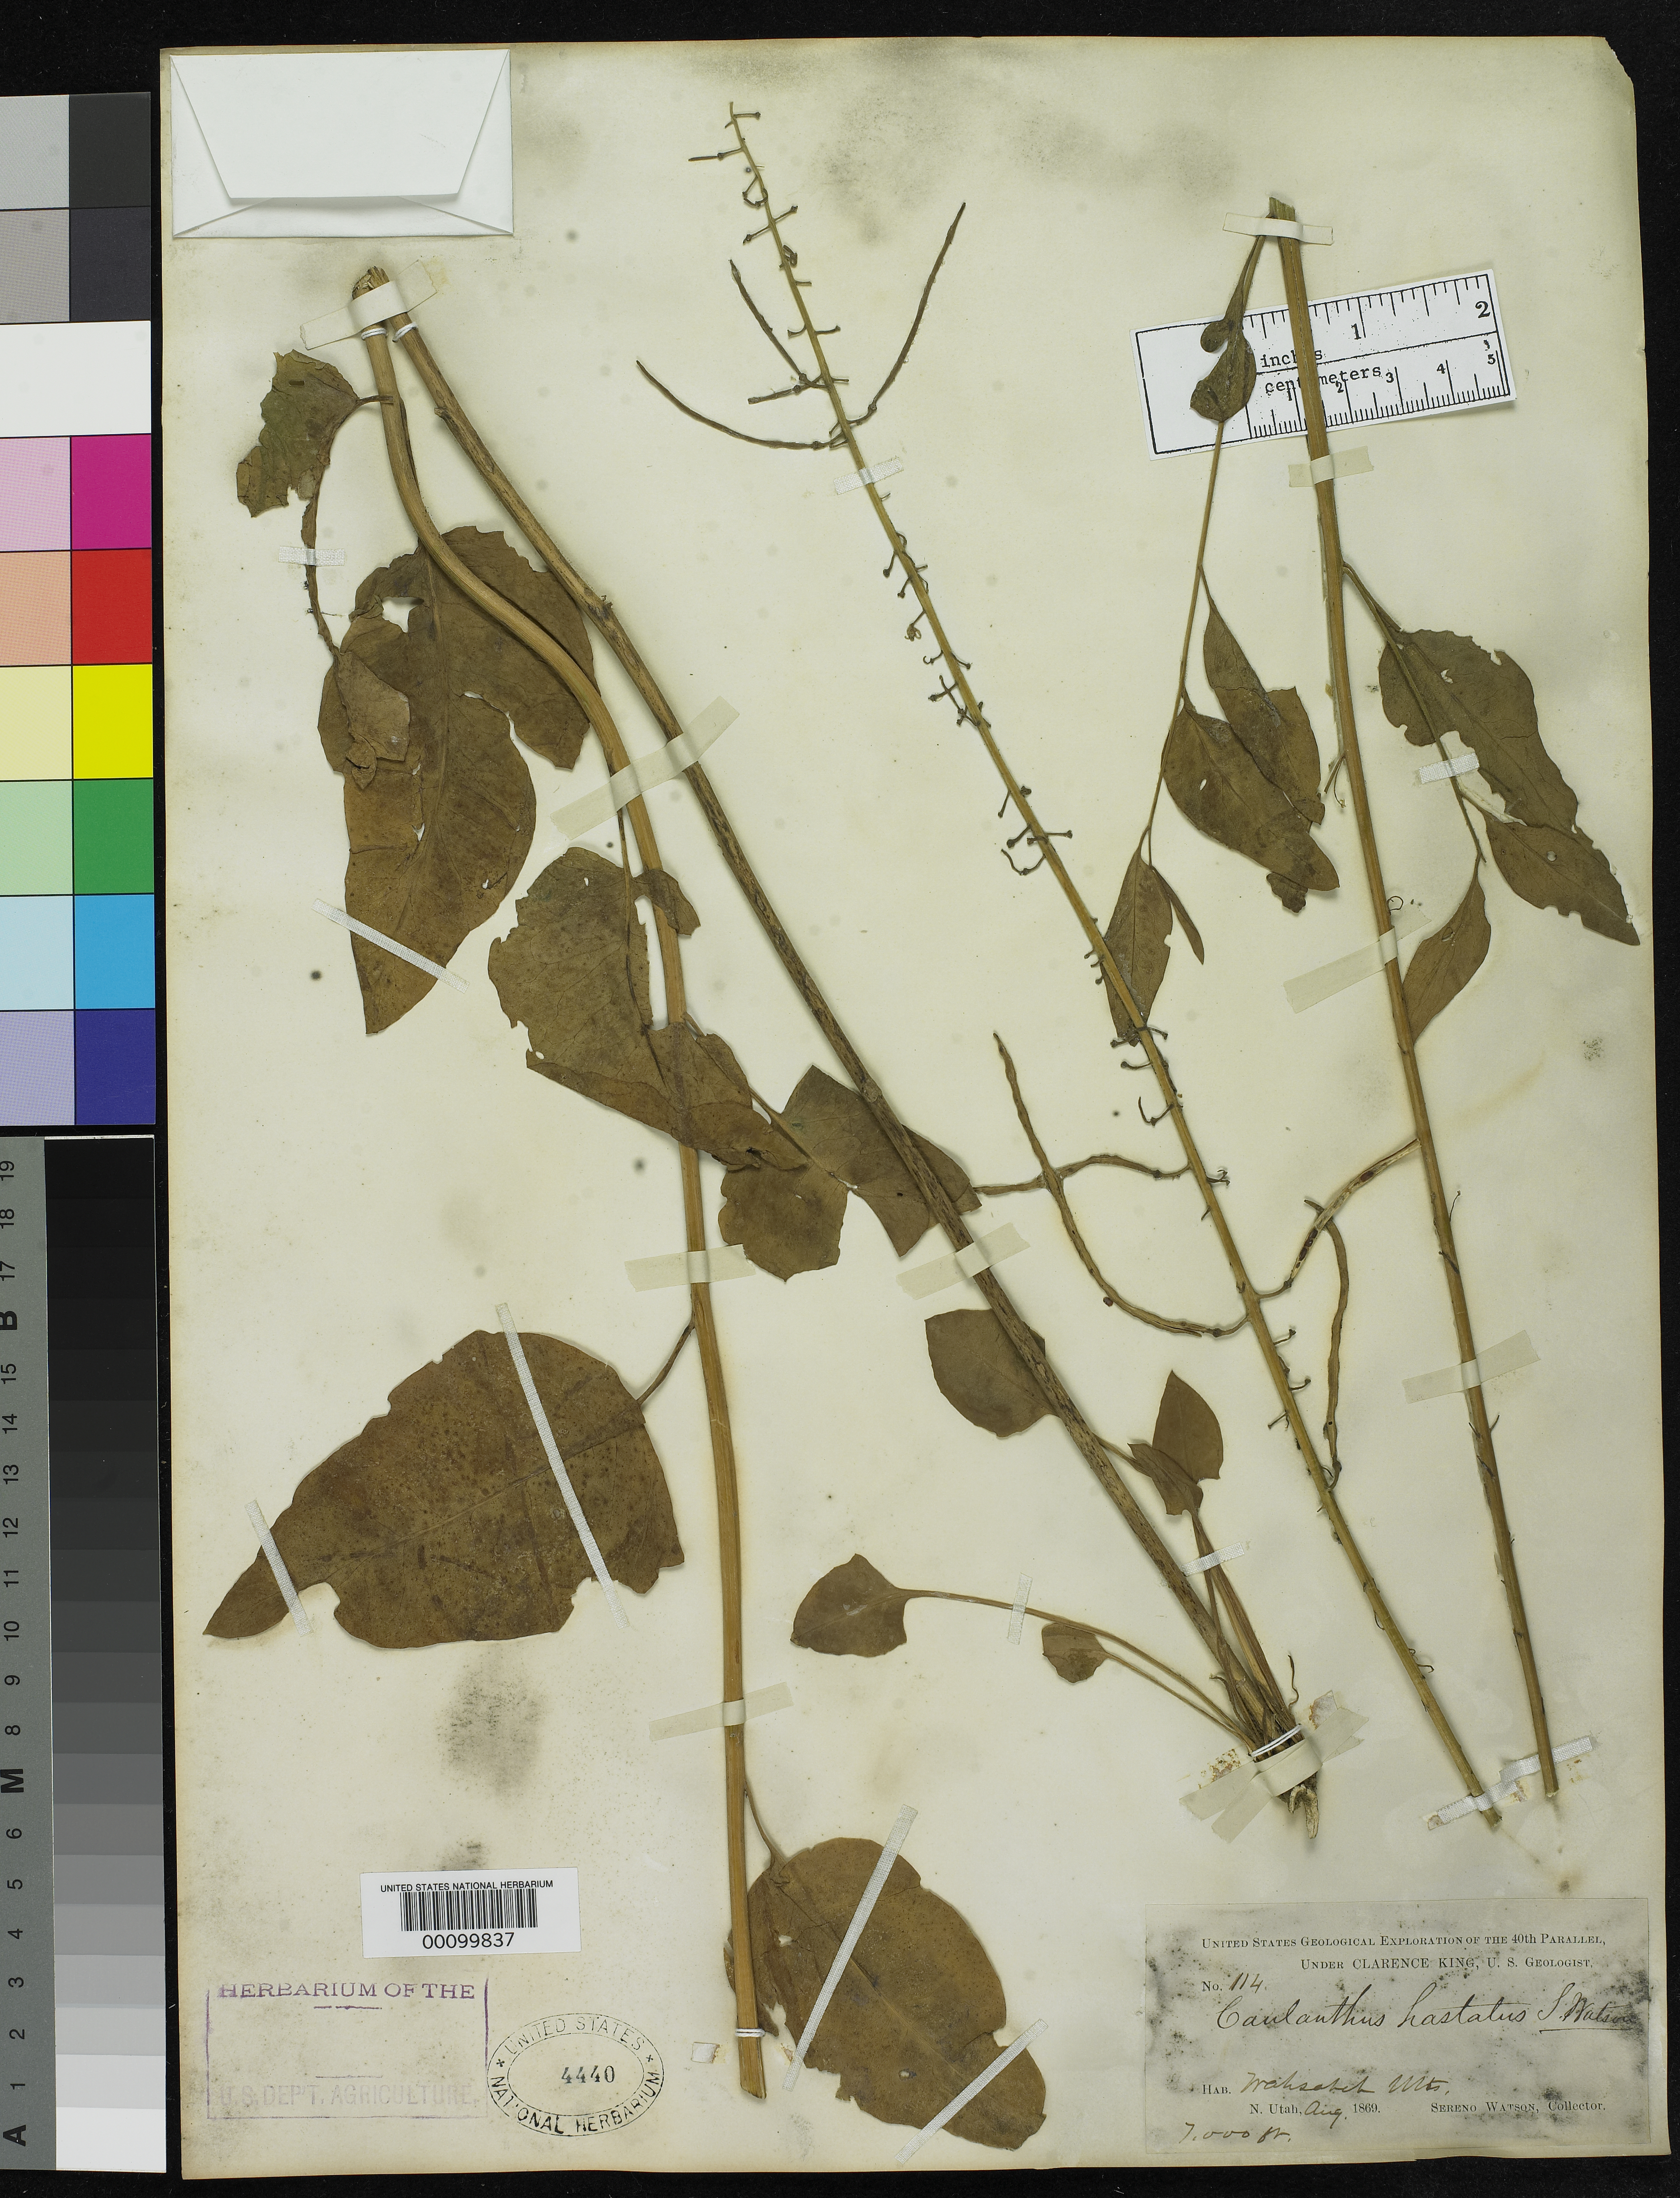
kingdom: Plantae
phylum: Tracheophyta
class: Magnoliopsida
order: Brassicales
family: Brassicaceae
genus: Caulanthus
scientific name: Caulanthus hastatus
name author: S. Watson in C. King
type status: Syntype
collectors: S. Watson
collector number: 114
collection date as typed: Aug 1869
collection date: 1869-08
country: United States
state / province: Utah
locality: Wasatch Mts.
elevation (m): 2134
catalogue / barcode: US 4440